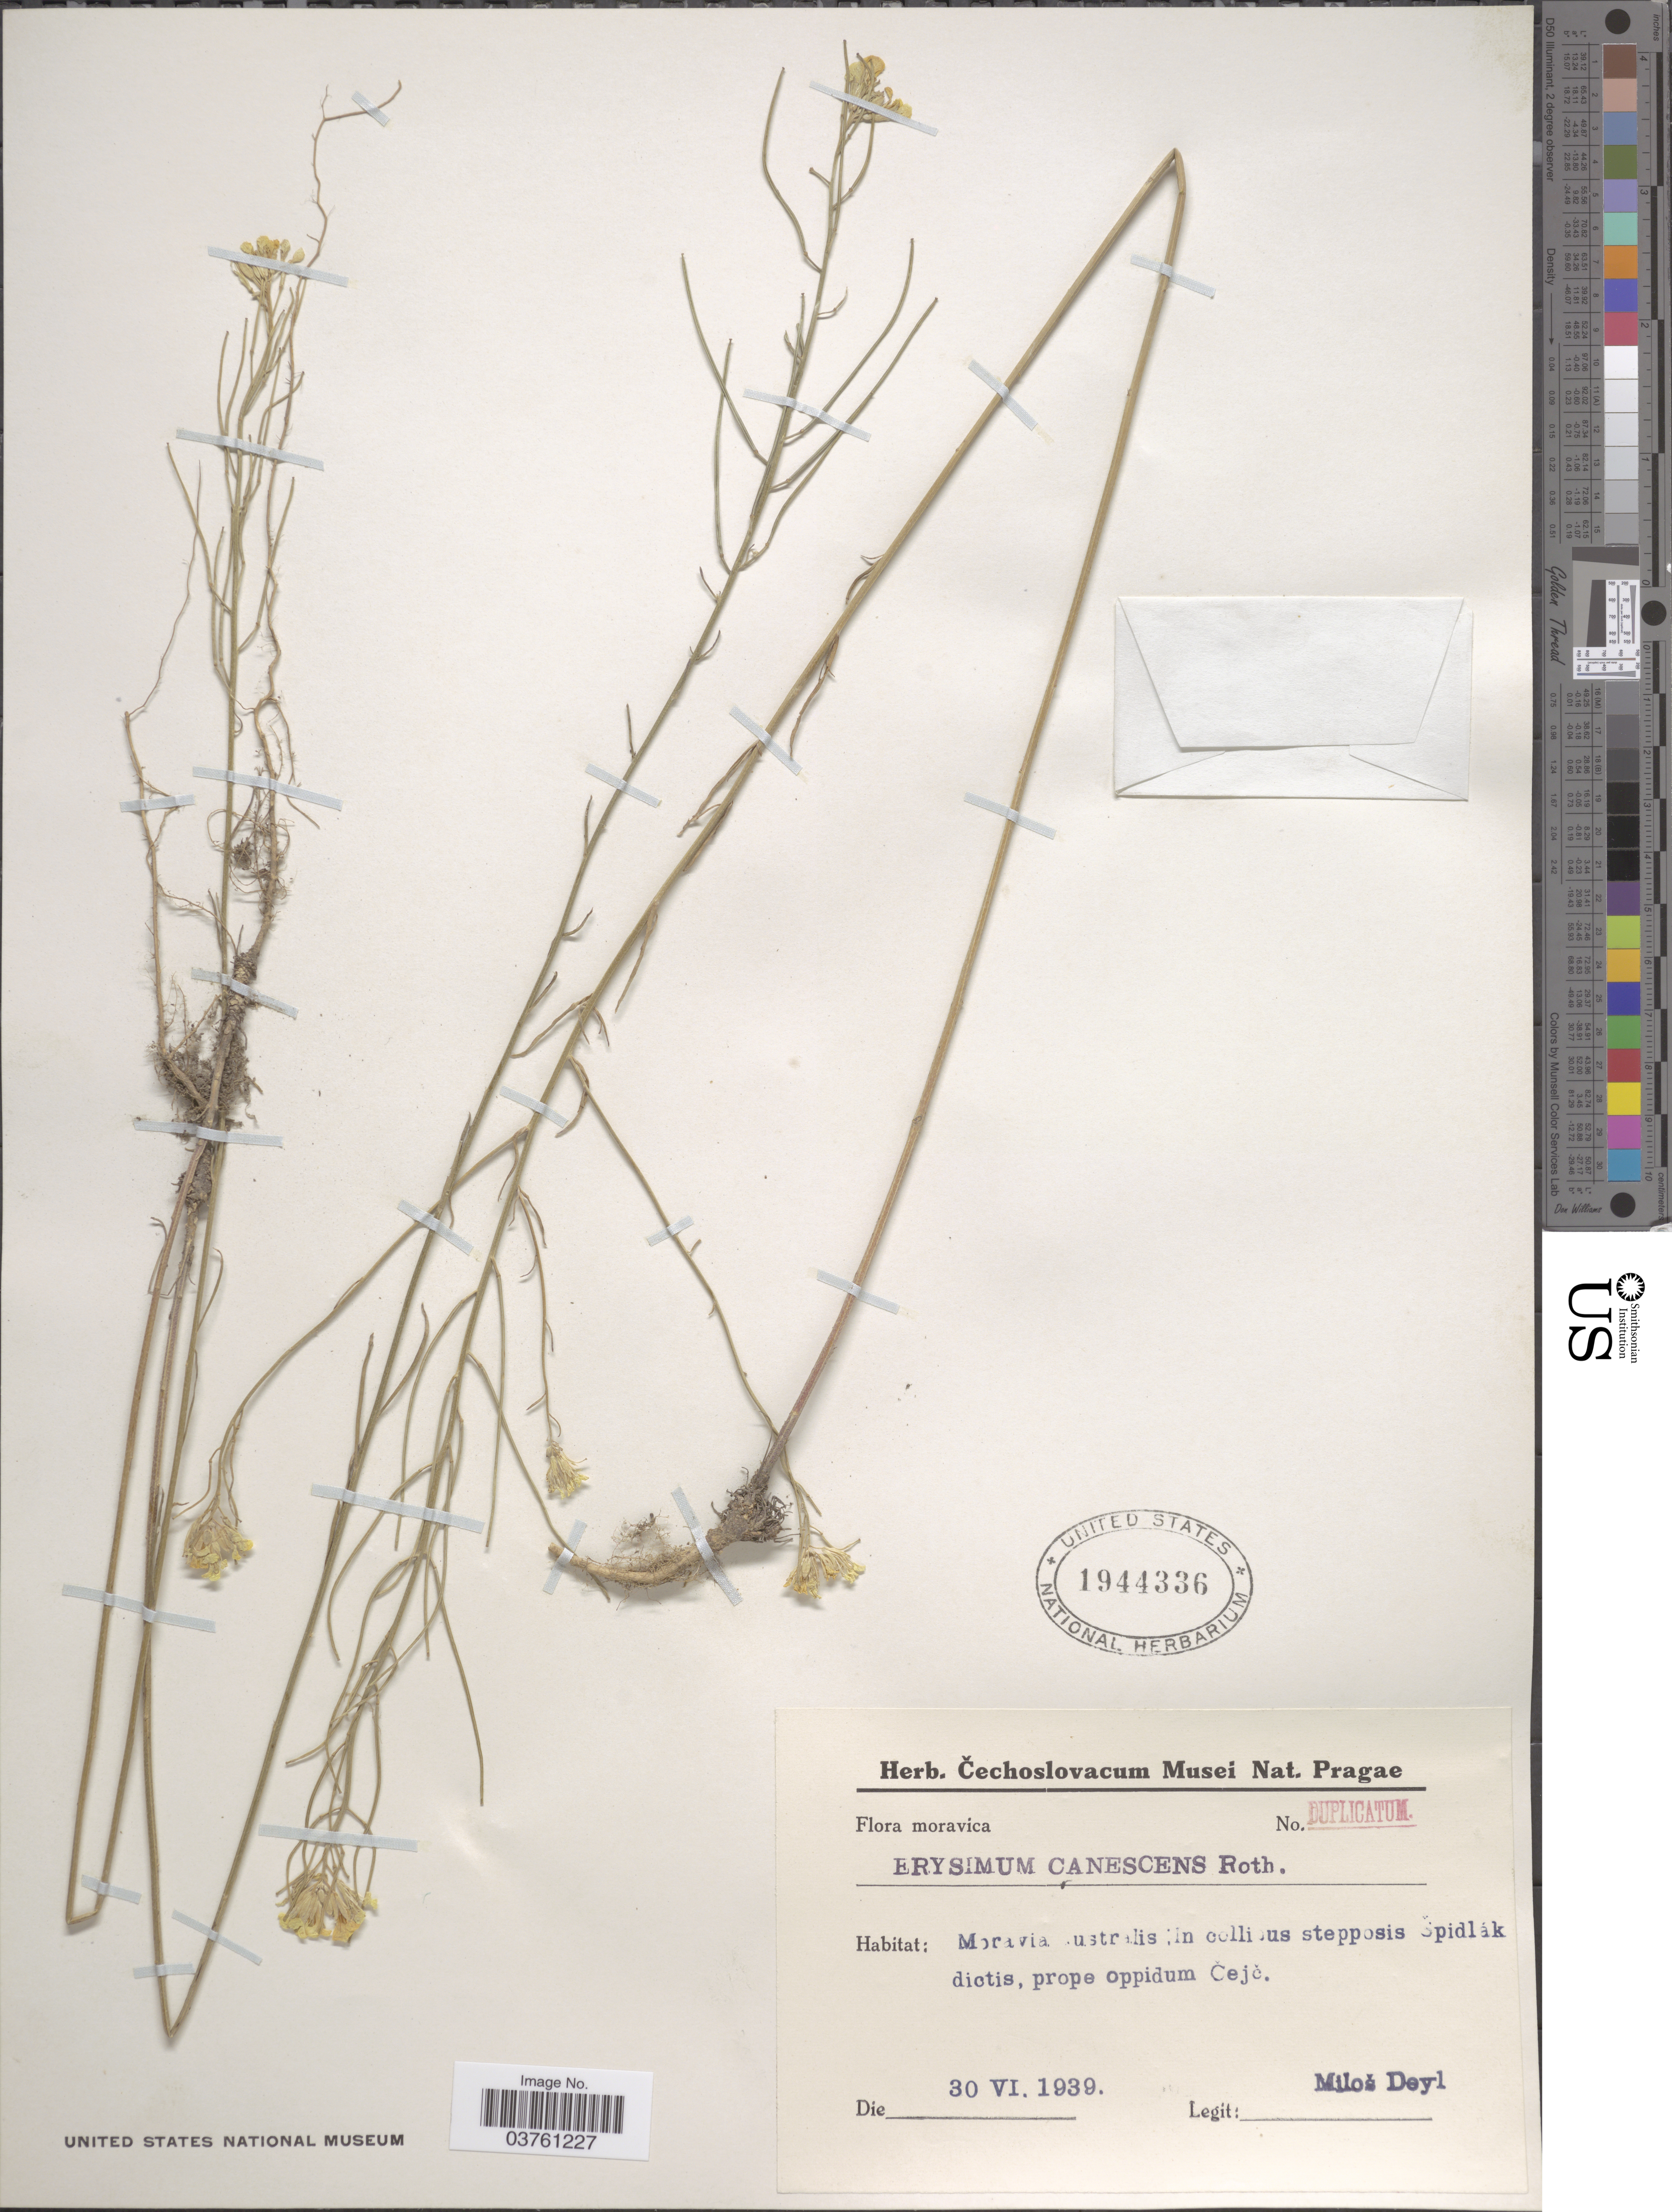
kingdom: Plantae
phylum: Tracheophyta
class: Magnoliopsida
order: Brassicales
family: Brassicaceae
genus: Erysimum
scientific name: Erysimum canescens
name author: Roth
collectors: M. Deyl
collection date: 1939-06-30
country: Czechia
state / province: Prague, Capital District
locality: Moravia [illegible text]ustr[illegible text]lis. In colli[illegible text]us stepposis [illegible text]pidlák dictis, prope oppidum Čejč.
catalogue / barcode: US 1944336